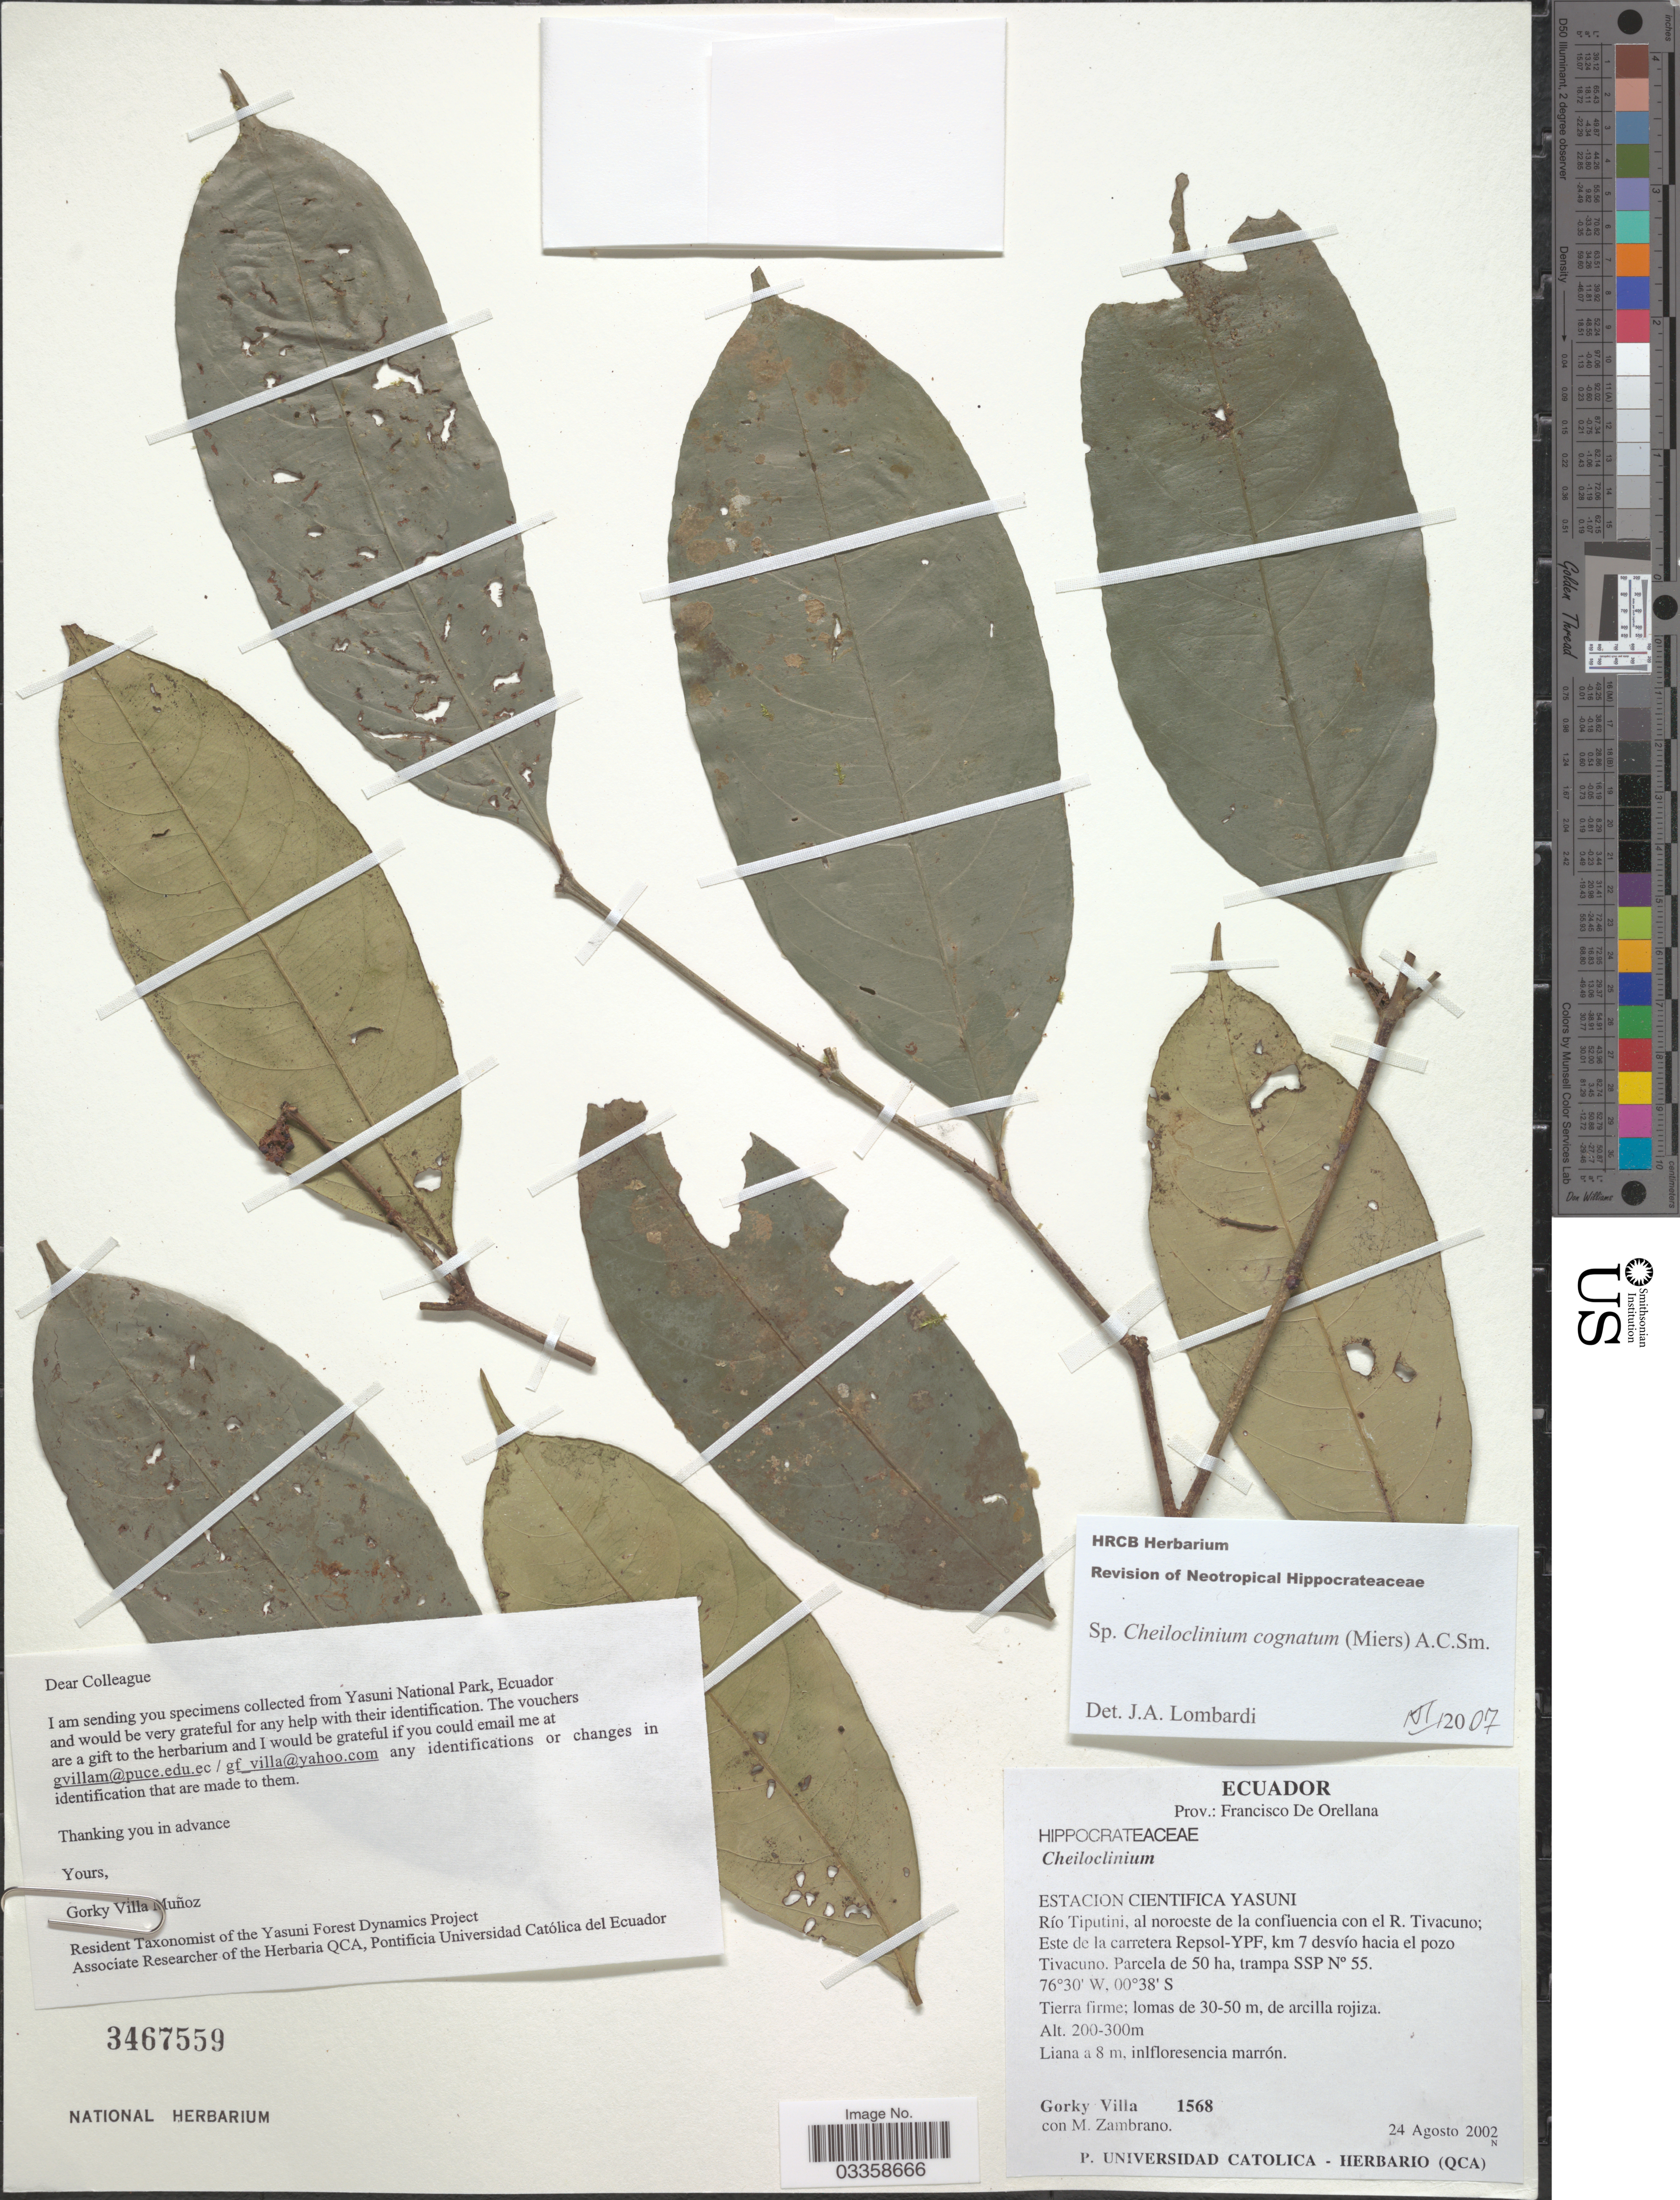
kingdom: Plantae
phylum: Tracheophyta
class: Magnoliopsida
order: Celastrales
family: Celastraceae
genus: Cheiloclinium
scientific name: Cheiloclinium cognatum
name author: (Miers) A.C. Sm.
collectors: G. Villa & M. Zambrano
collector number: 1568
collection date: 2002-08-24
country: Ecuador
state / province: Orellana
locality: Prov.: Francisco De Orellana, Estacion Cientifica Yasuni, Río Tiputini, al noroeste de la confluencia con el R. Tivacuno; Este de la carretera Repsol-YPF, km 7 desvío hacia el pozo Tivacuno. Parcela de 50 ha.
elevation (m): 200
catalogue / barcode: US 3467559